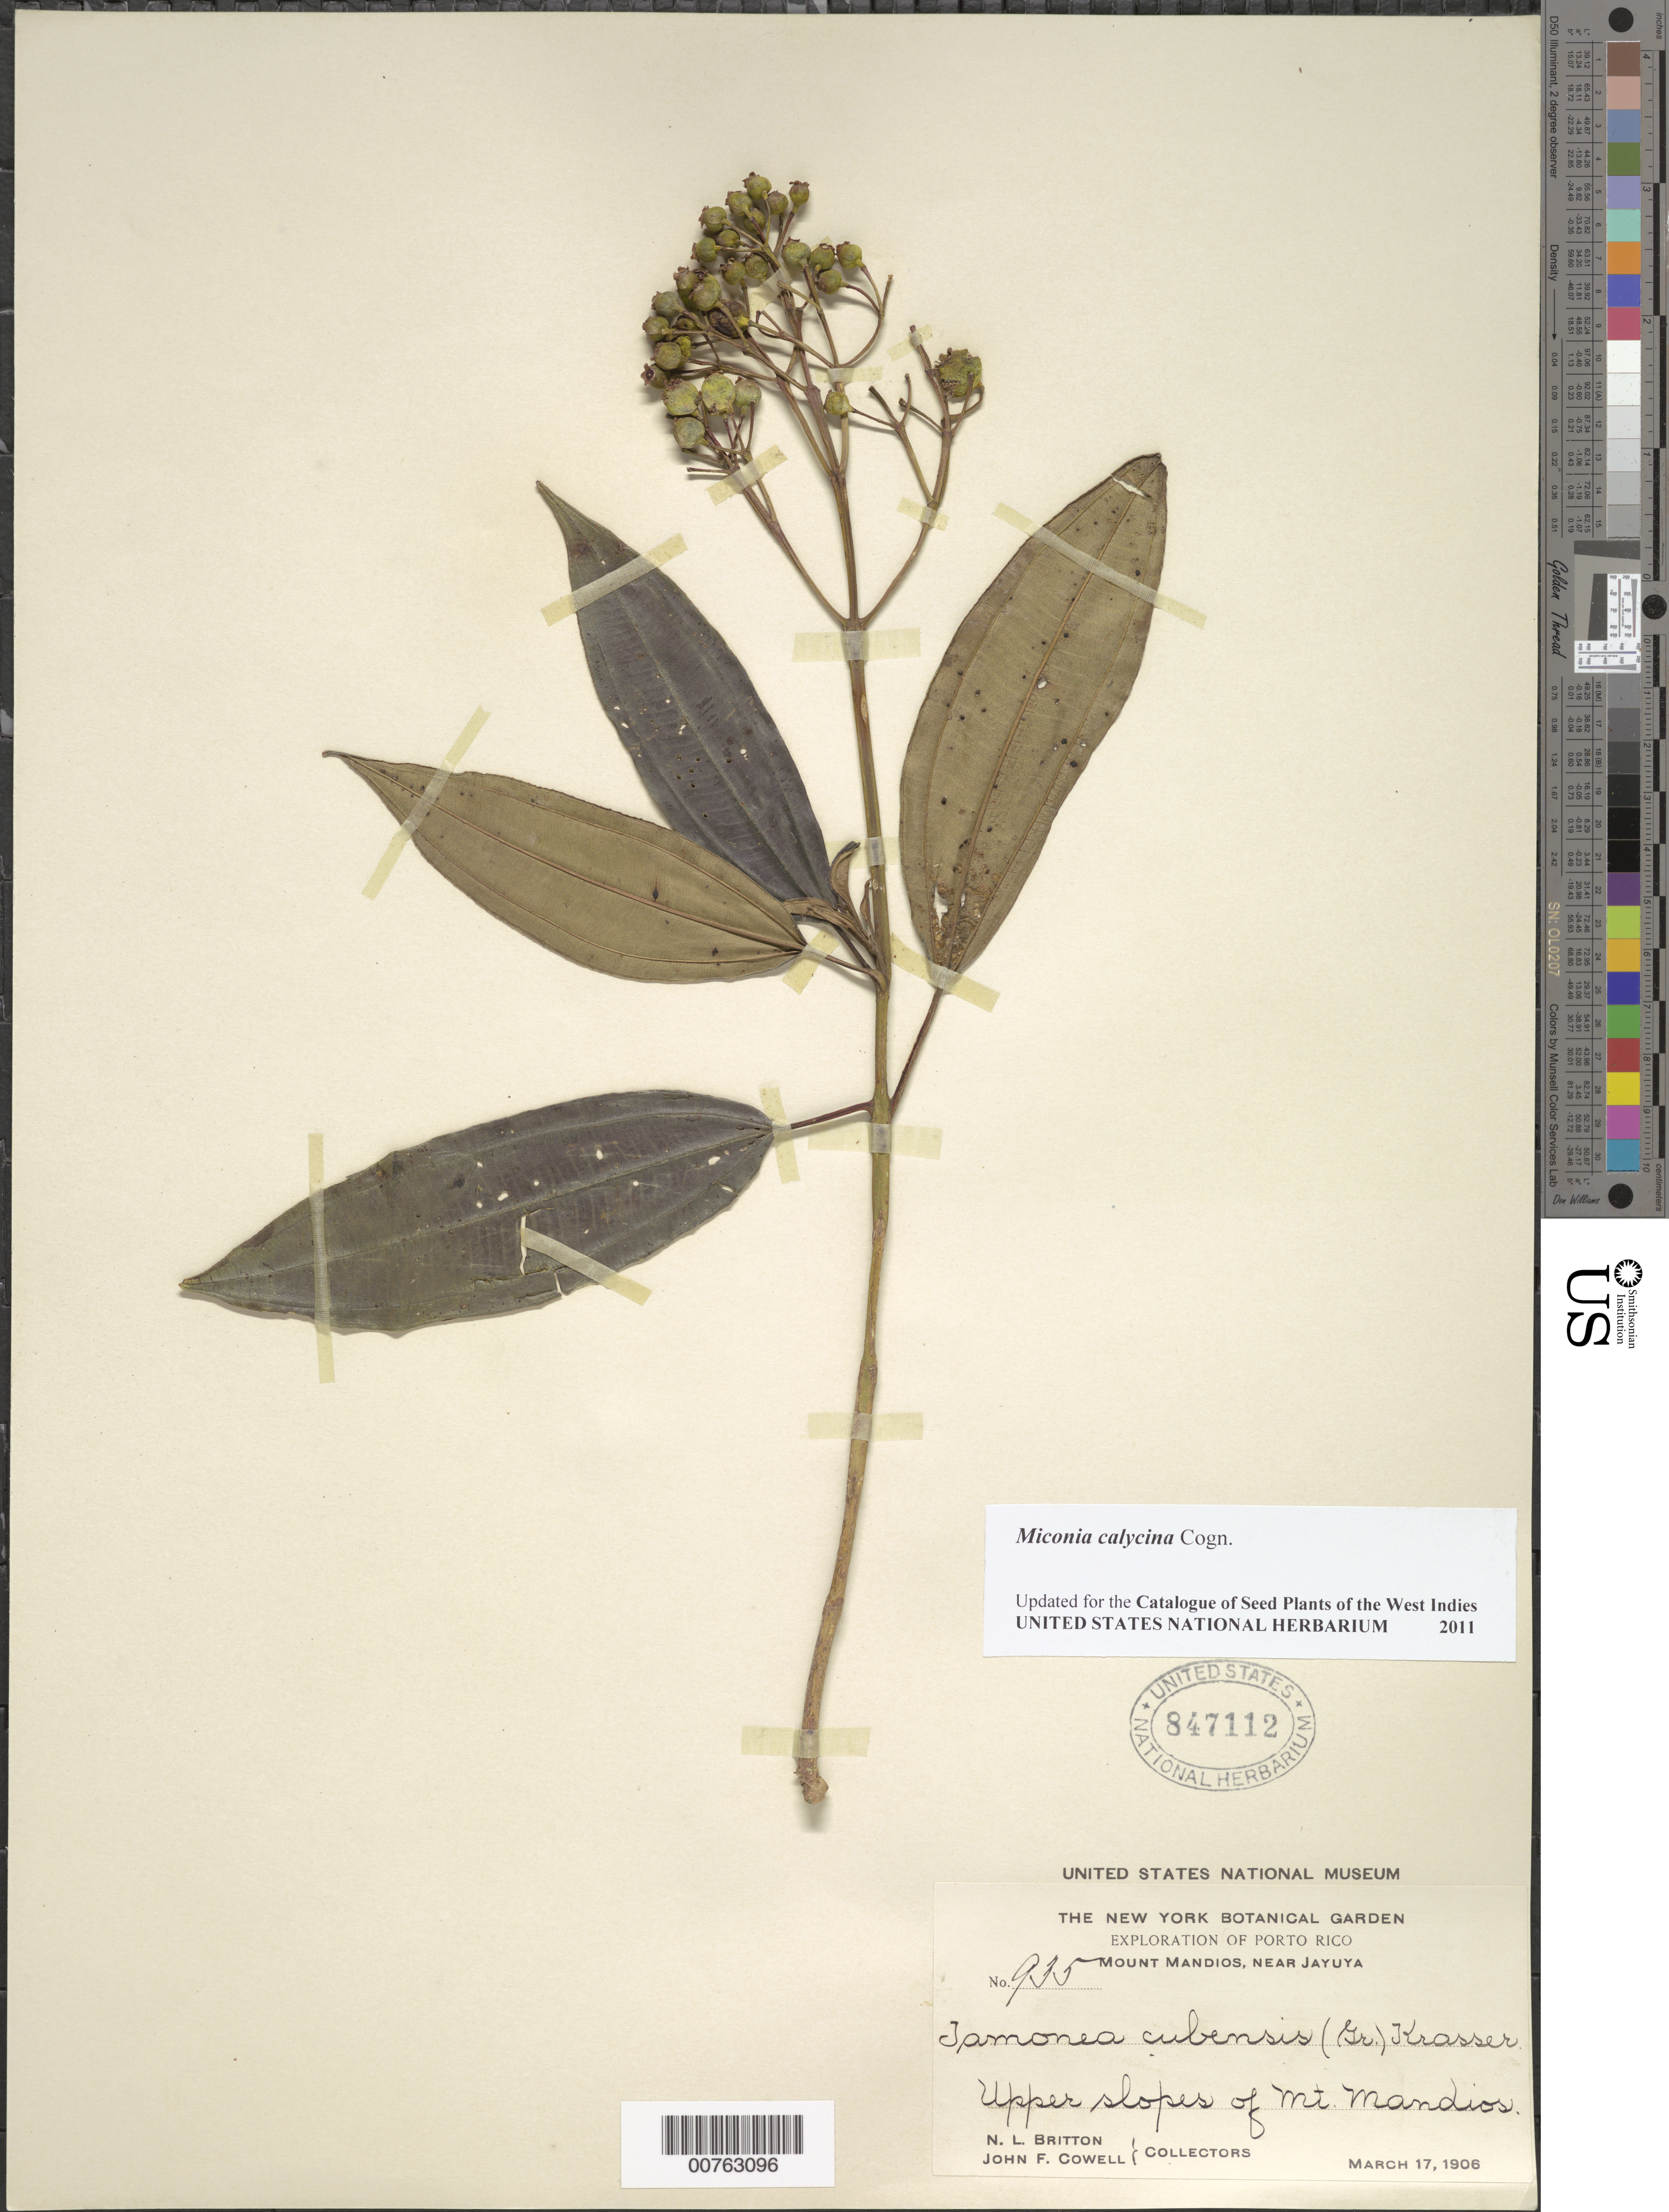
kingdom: Plantae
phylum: Tracheophyta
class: Magnoliopsida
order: Myrtales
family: Melastomataceae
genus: Miconia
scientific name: Miconia cubensis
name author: (C. Wright ex Griseb.) C. Wright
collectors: N. Britton & J. F. Cowell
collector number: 935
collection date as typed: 17 Mar 1906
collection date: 1906-03-17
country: Puerto Rico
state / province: Jayuya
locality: Mount Mandios, near Jajuya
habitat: Upper slopes of Mt. Mandios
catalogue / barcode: US 847112